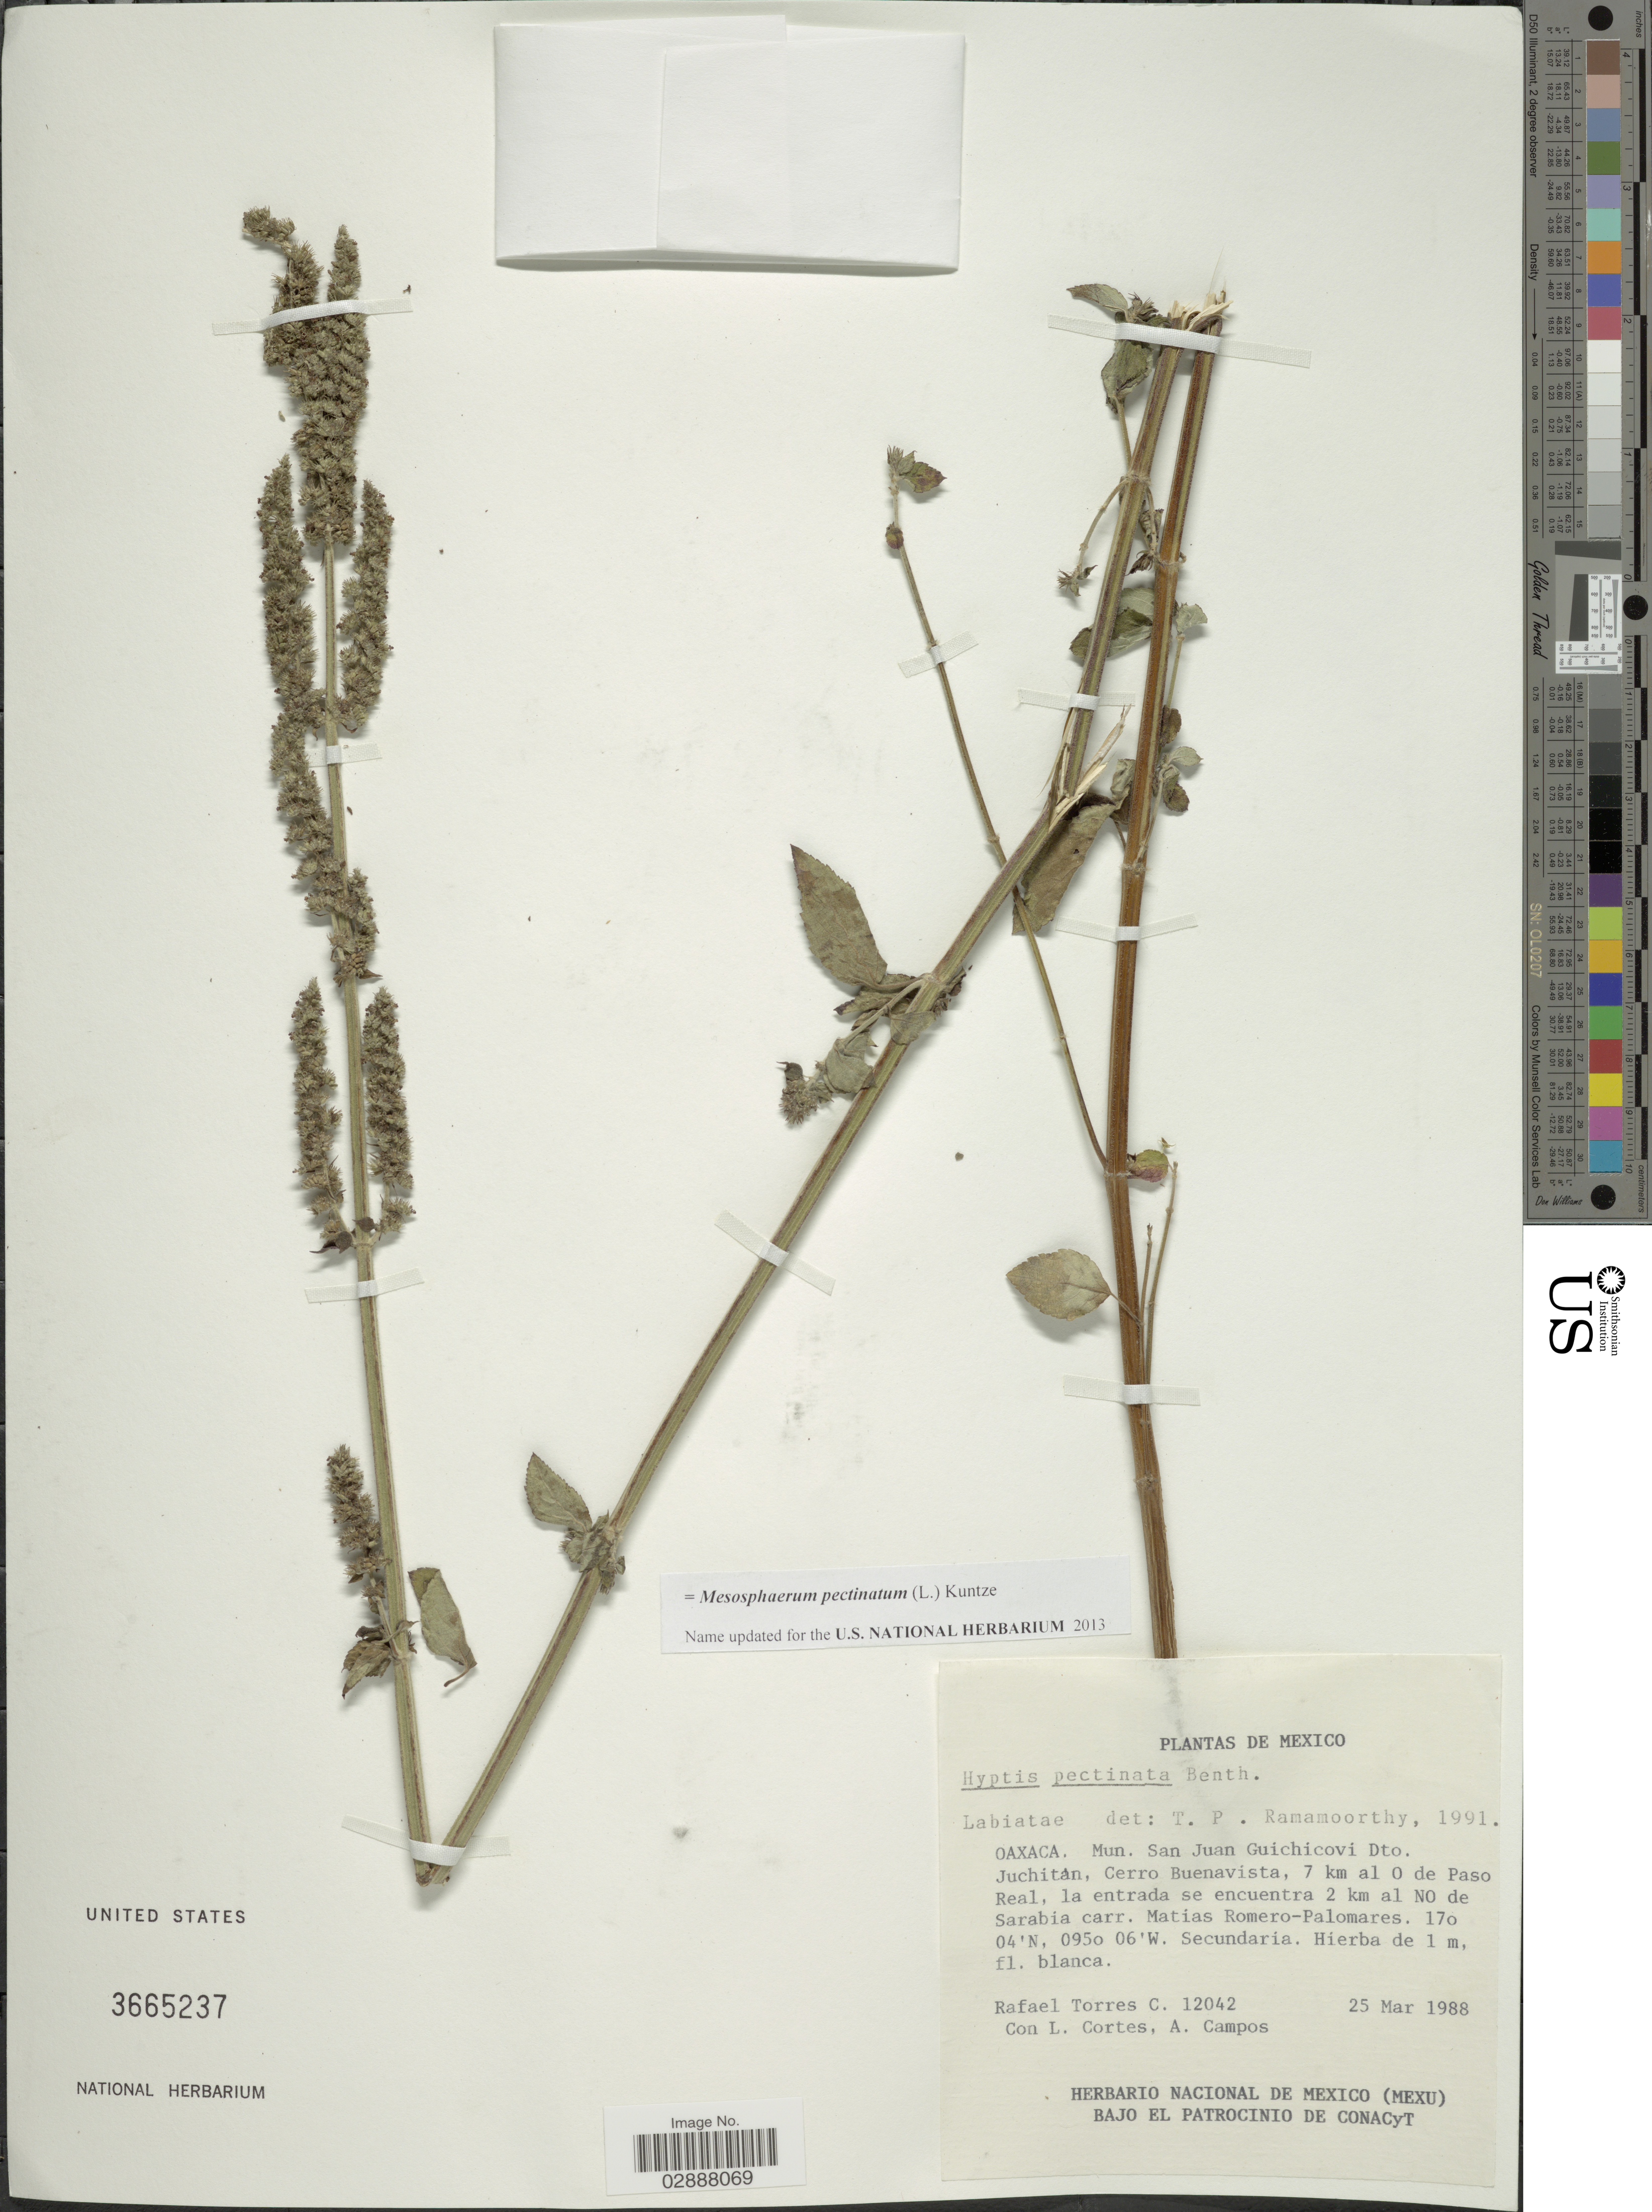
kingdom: Plantae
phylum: Tracheophyta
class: Magnoliopsida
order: Lamiales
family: Lamiaceae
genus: Mesosphaerum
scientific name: Mesosphaerum pectinatum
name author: (L.) Kuntze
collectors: R. Torres C., L. Cortes & A. R. Campos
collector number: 12042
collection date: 1988-03-25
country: Mexico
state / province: Oaxaca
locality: Mun. San Juan Guichicovi Dto. Juchitán, Cerro Buenavista, 7 km al O de Paso Real, la entrada se encuentra 2 km al NO de Sarabia carr. Matias Romero-Palomares.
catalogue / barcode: US 3665237